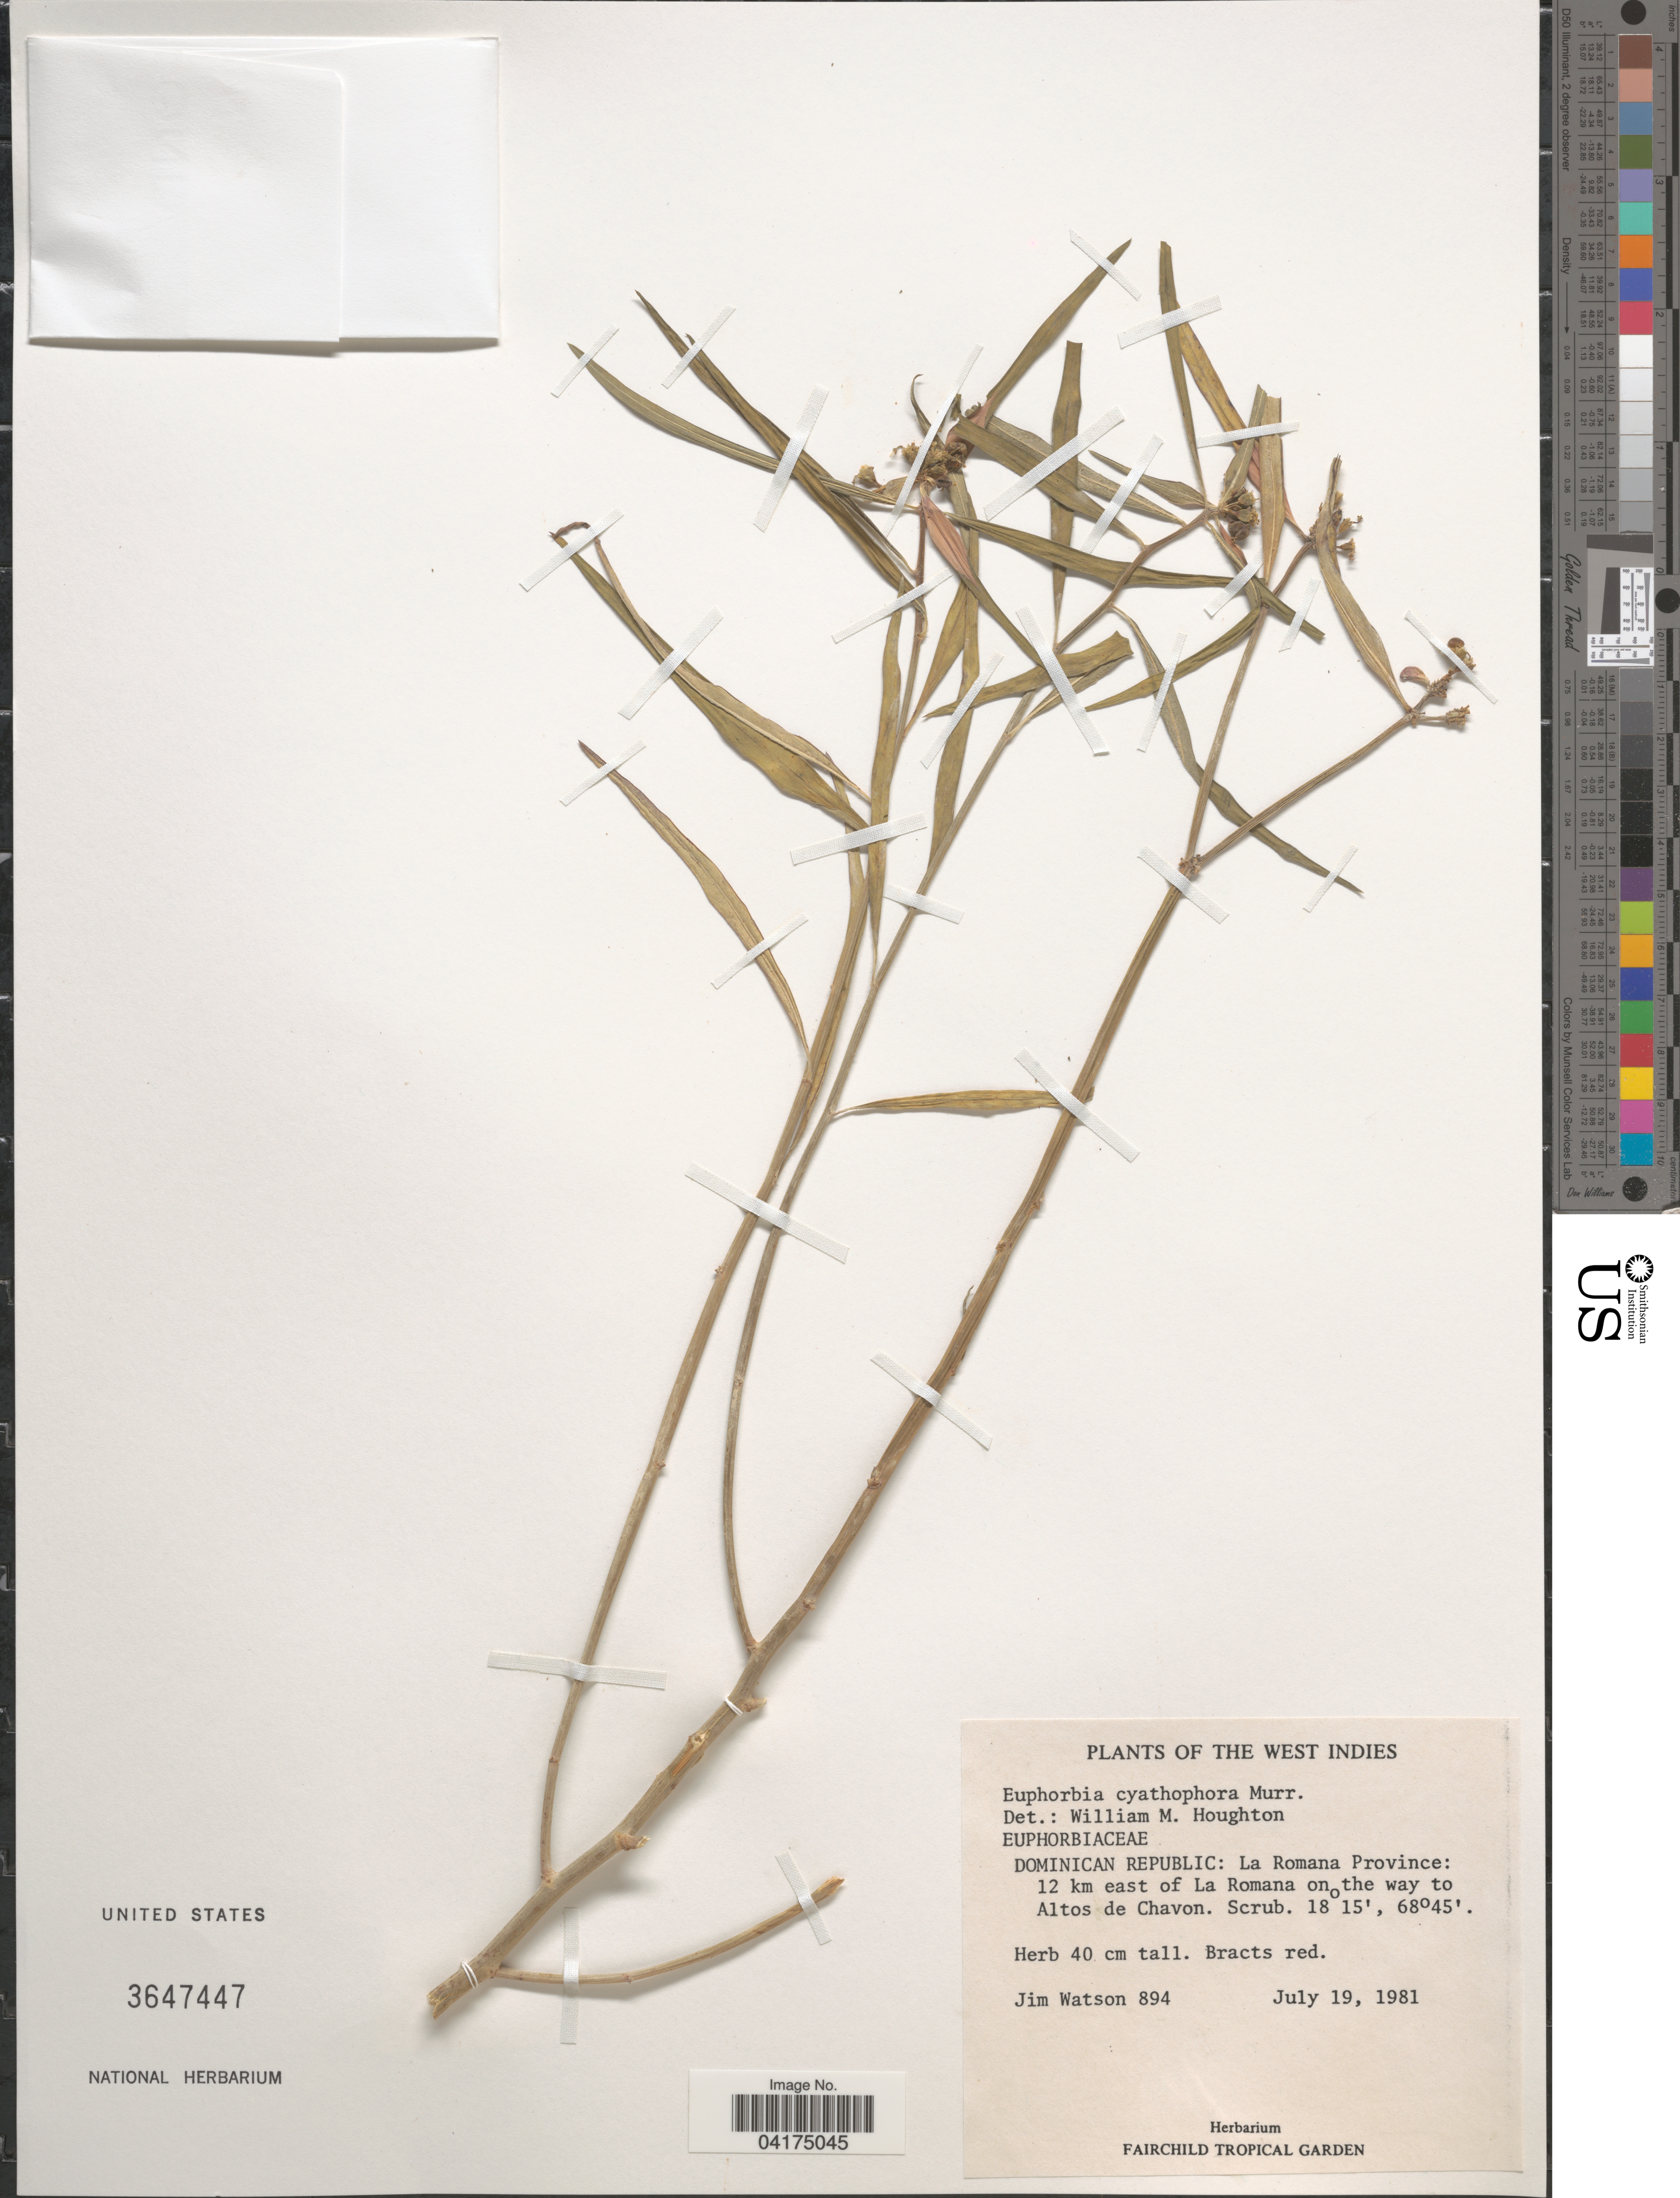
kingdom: Plantae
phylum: Tracheophyta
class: Magnoliopsida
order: Malpighiales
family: Euphorbiaceae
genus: Euphorbia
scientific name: Euphorbia cyathophora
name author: Murray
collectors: J. B. Watson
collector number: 894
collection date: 1981-07-19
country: Dominican Republic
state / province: La Romana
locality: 12 km east of La Romana on the way to Altos de Chavon.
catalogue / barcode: US 3647447